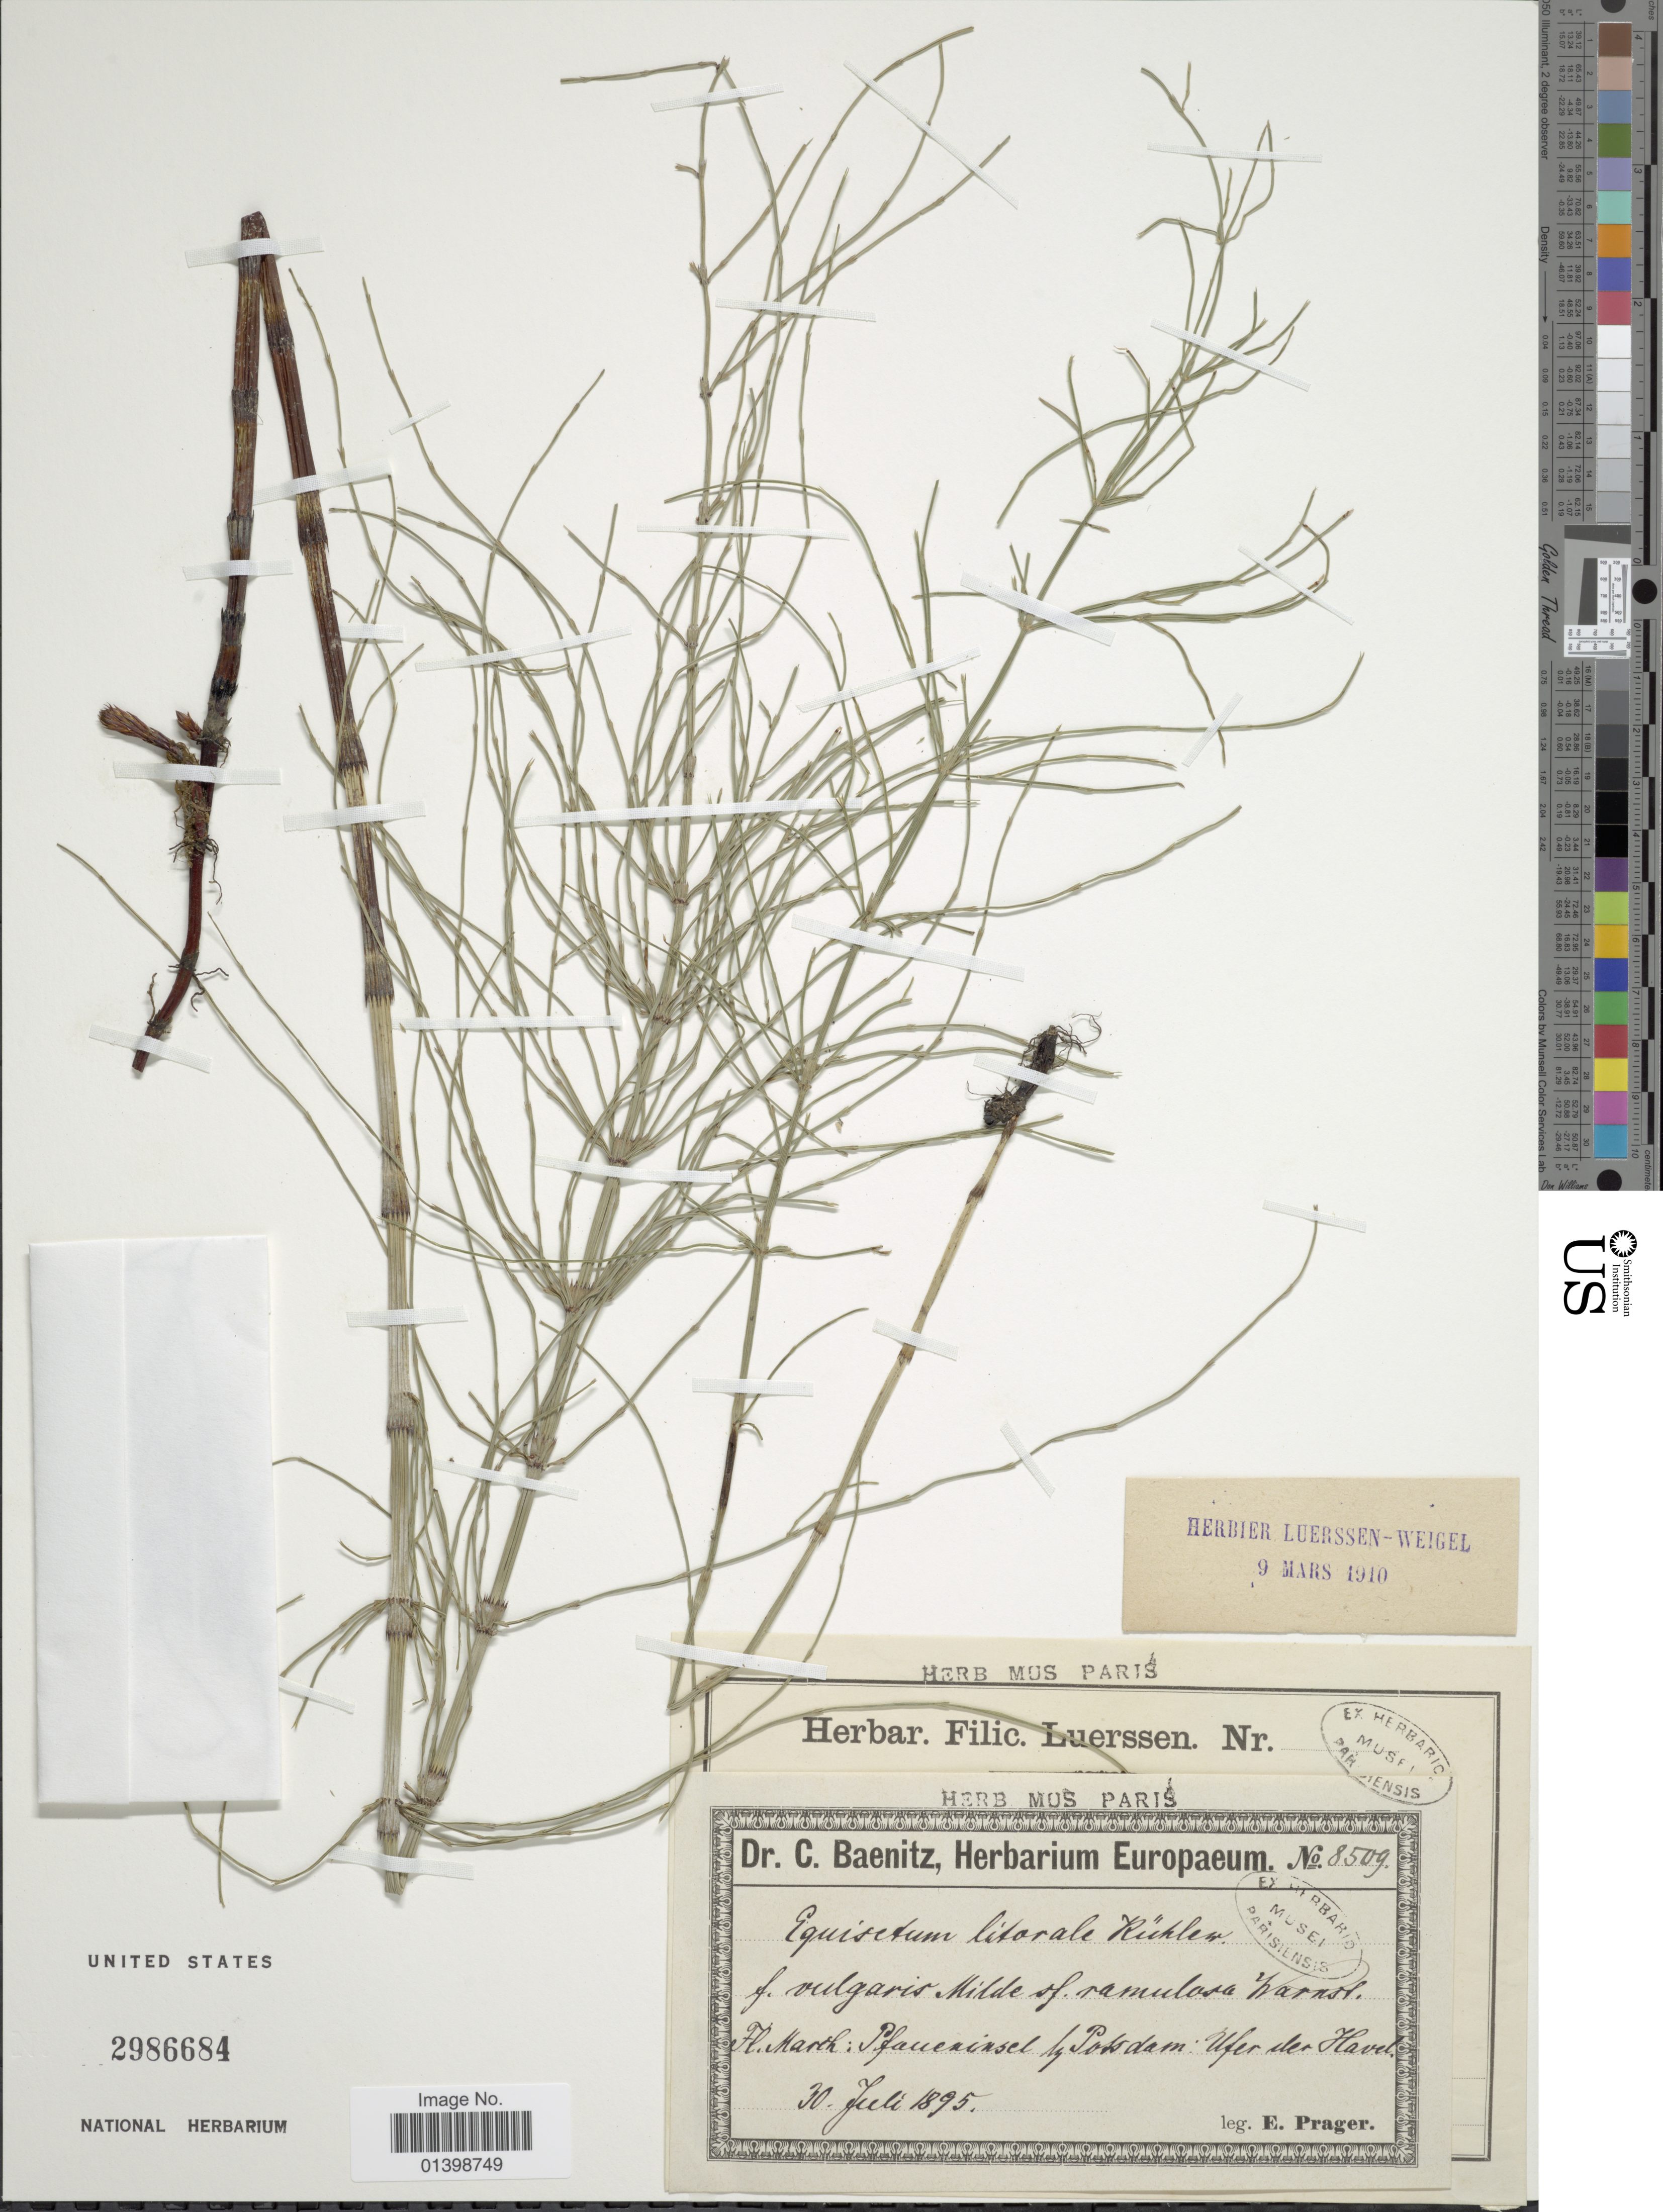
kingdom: Plantae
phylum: Tracheophyta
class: Polypodiopsida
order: Equisetales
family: Equisetaceae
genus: Equisetum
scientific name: Equisetum x litorale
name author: Kuhlw.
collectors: E. Prager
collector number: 8509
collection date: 1895-07-30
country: Germany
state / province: Brandenburg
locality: March: Pfaueainsel by Potsdam: Ufer der Havel [interpreted]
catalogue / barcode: US 2986684